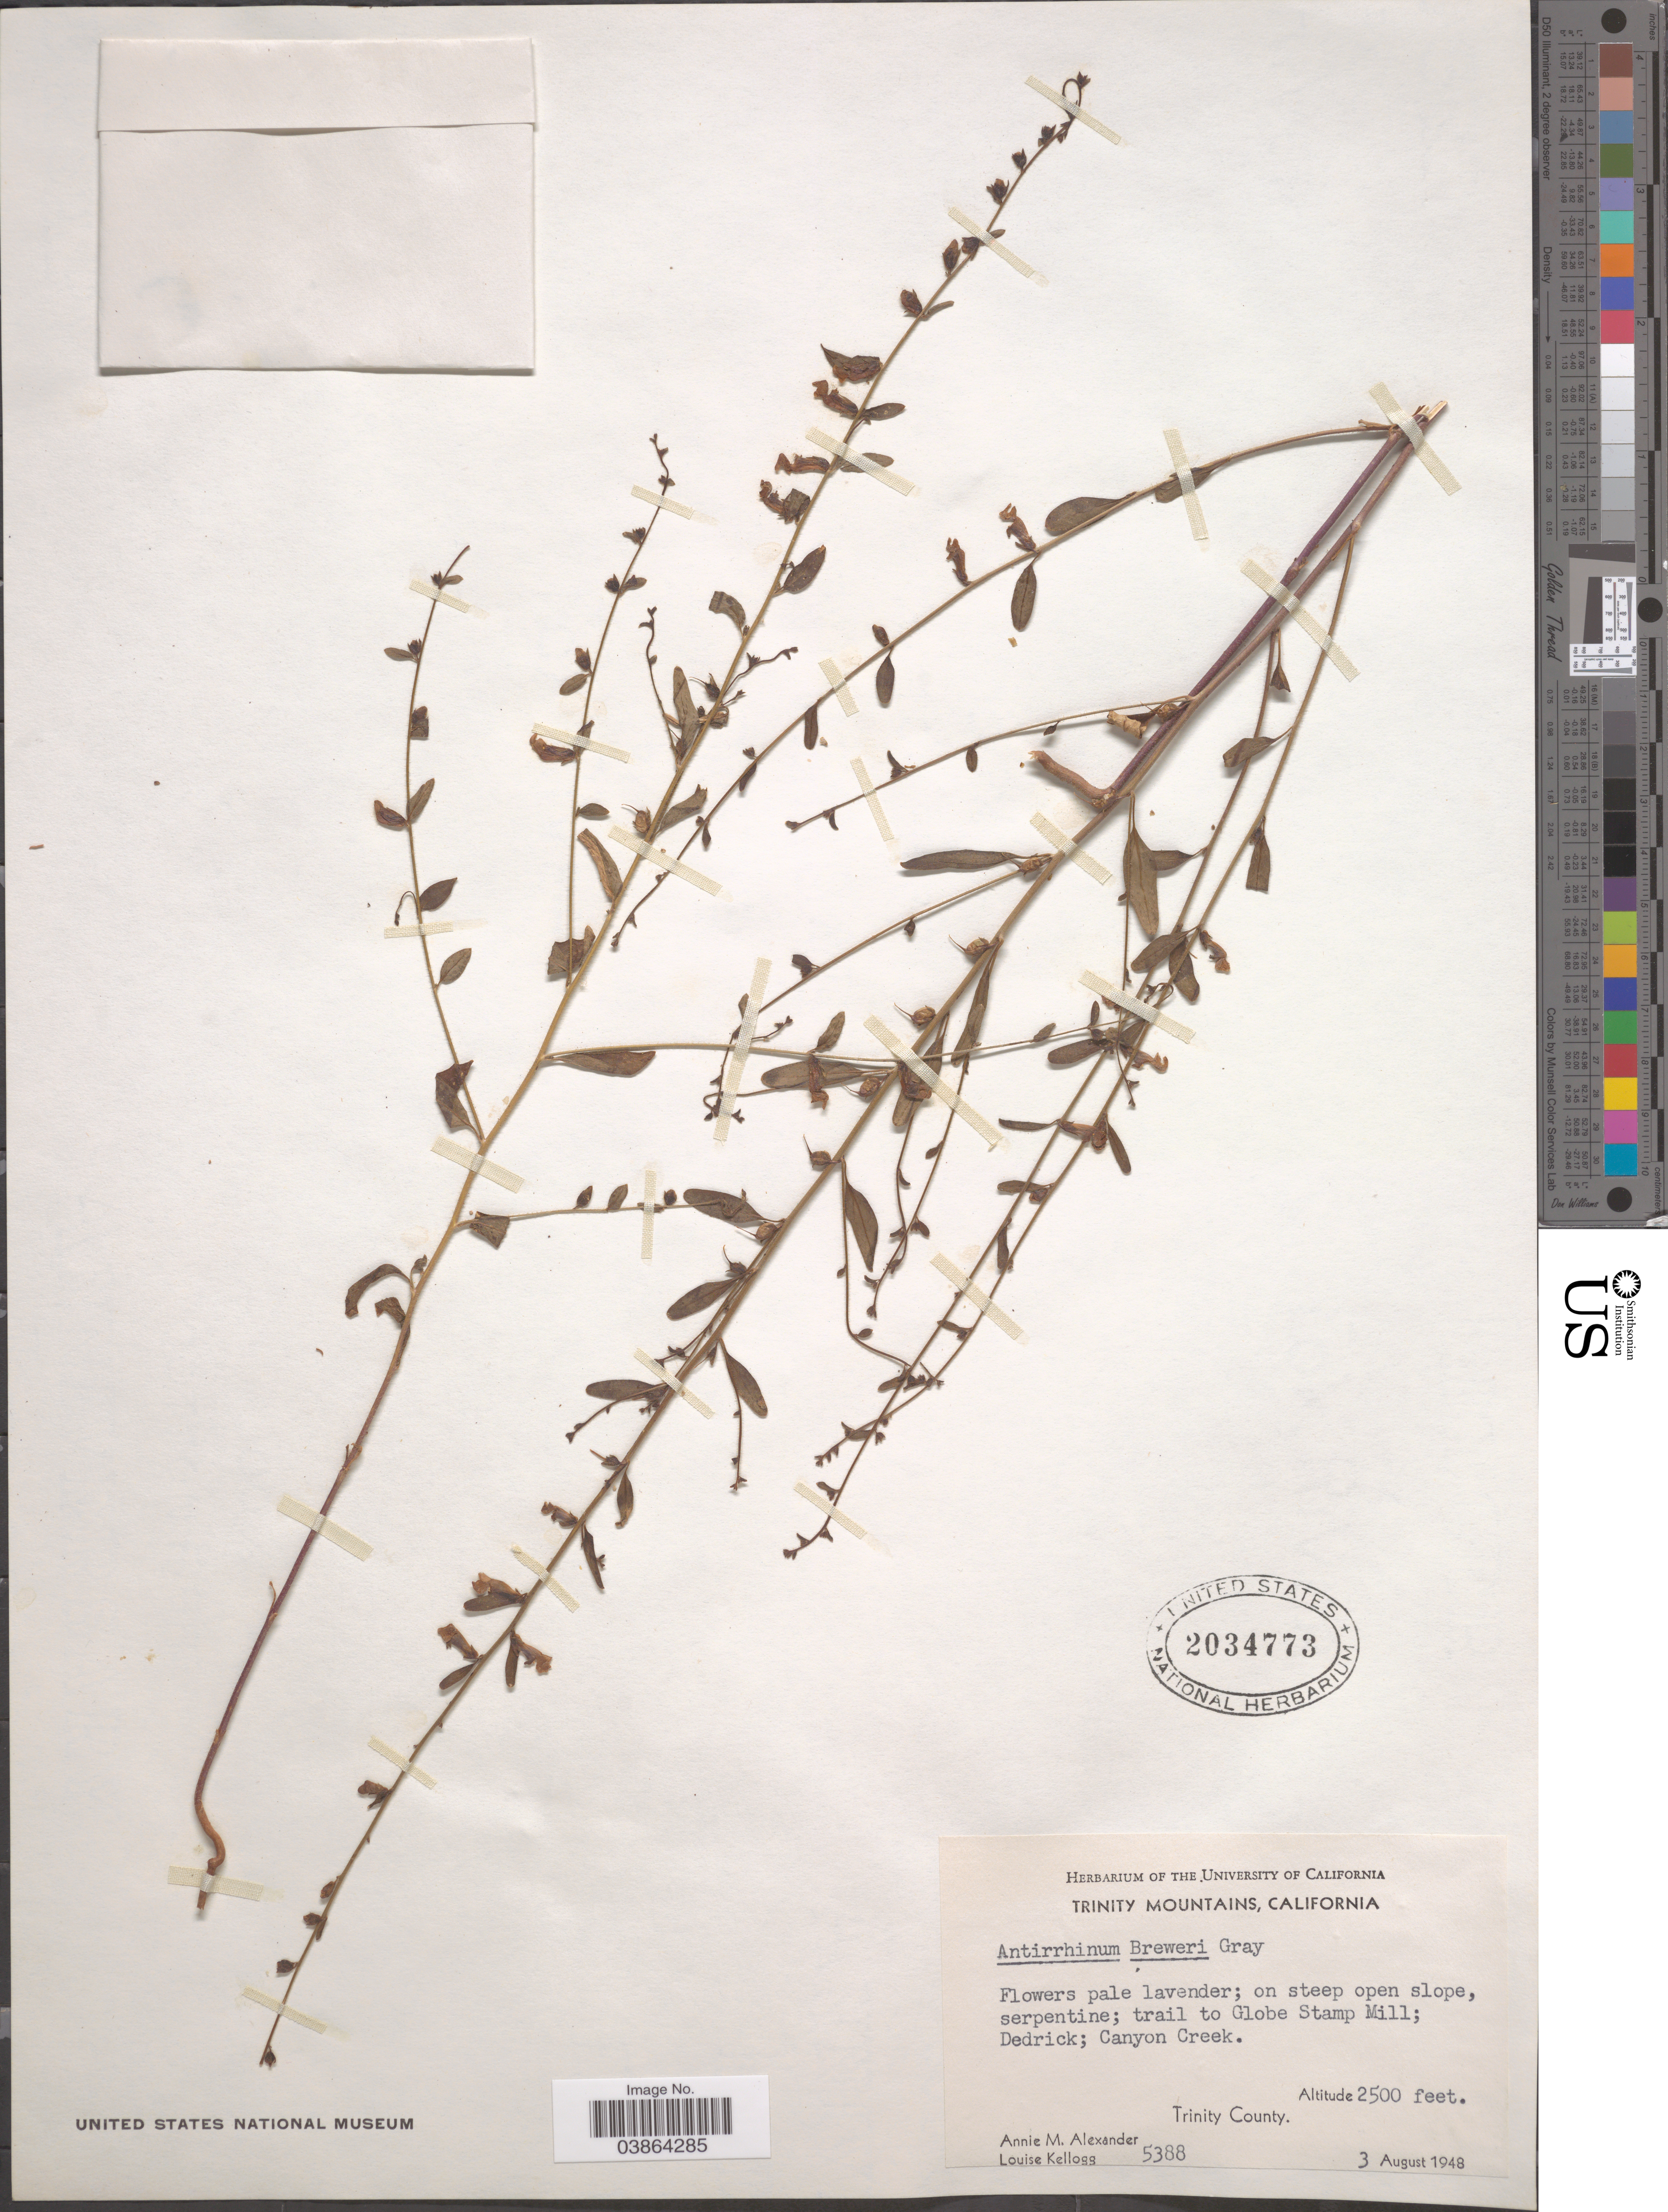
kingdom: Plantae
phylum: Tracheophyta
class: Magnoliopsida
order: Lamiales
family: Plantaginaceae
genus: Sairocarpus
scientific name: Sairocarpus vexillocalyculatus subsp. breweri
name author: (A. Gray) Barringer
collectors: A. M. Alexander & L. Kellogg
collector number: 5388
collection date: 1948-08-03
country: United States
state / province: California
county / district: Trinity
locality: Trinity Mountains. On steep open slope, serpentine; trail to Globe Stamp Mill; Dedrick; Canyon Creek. Trinity County.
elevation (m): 762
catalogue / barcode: US 2034773